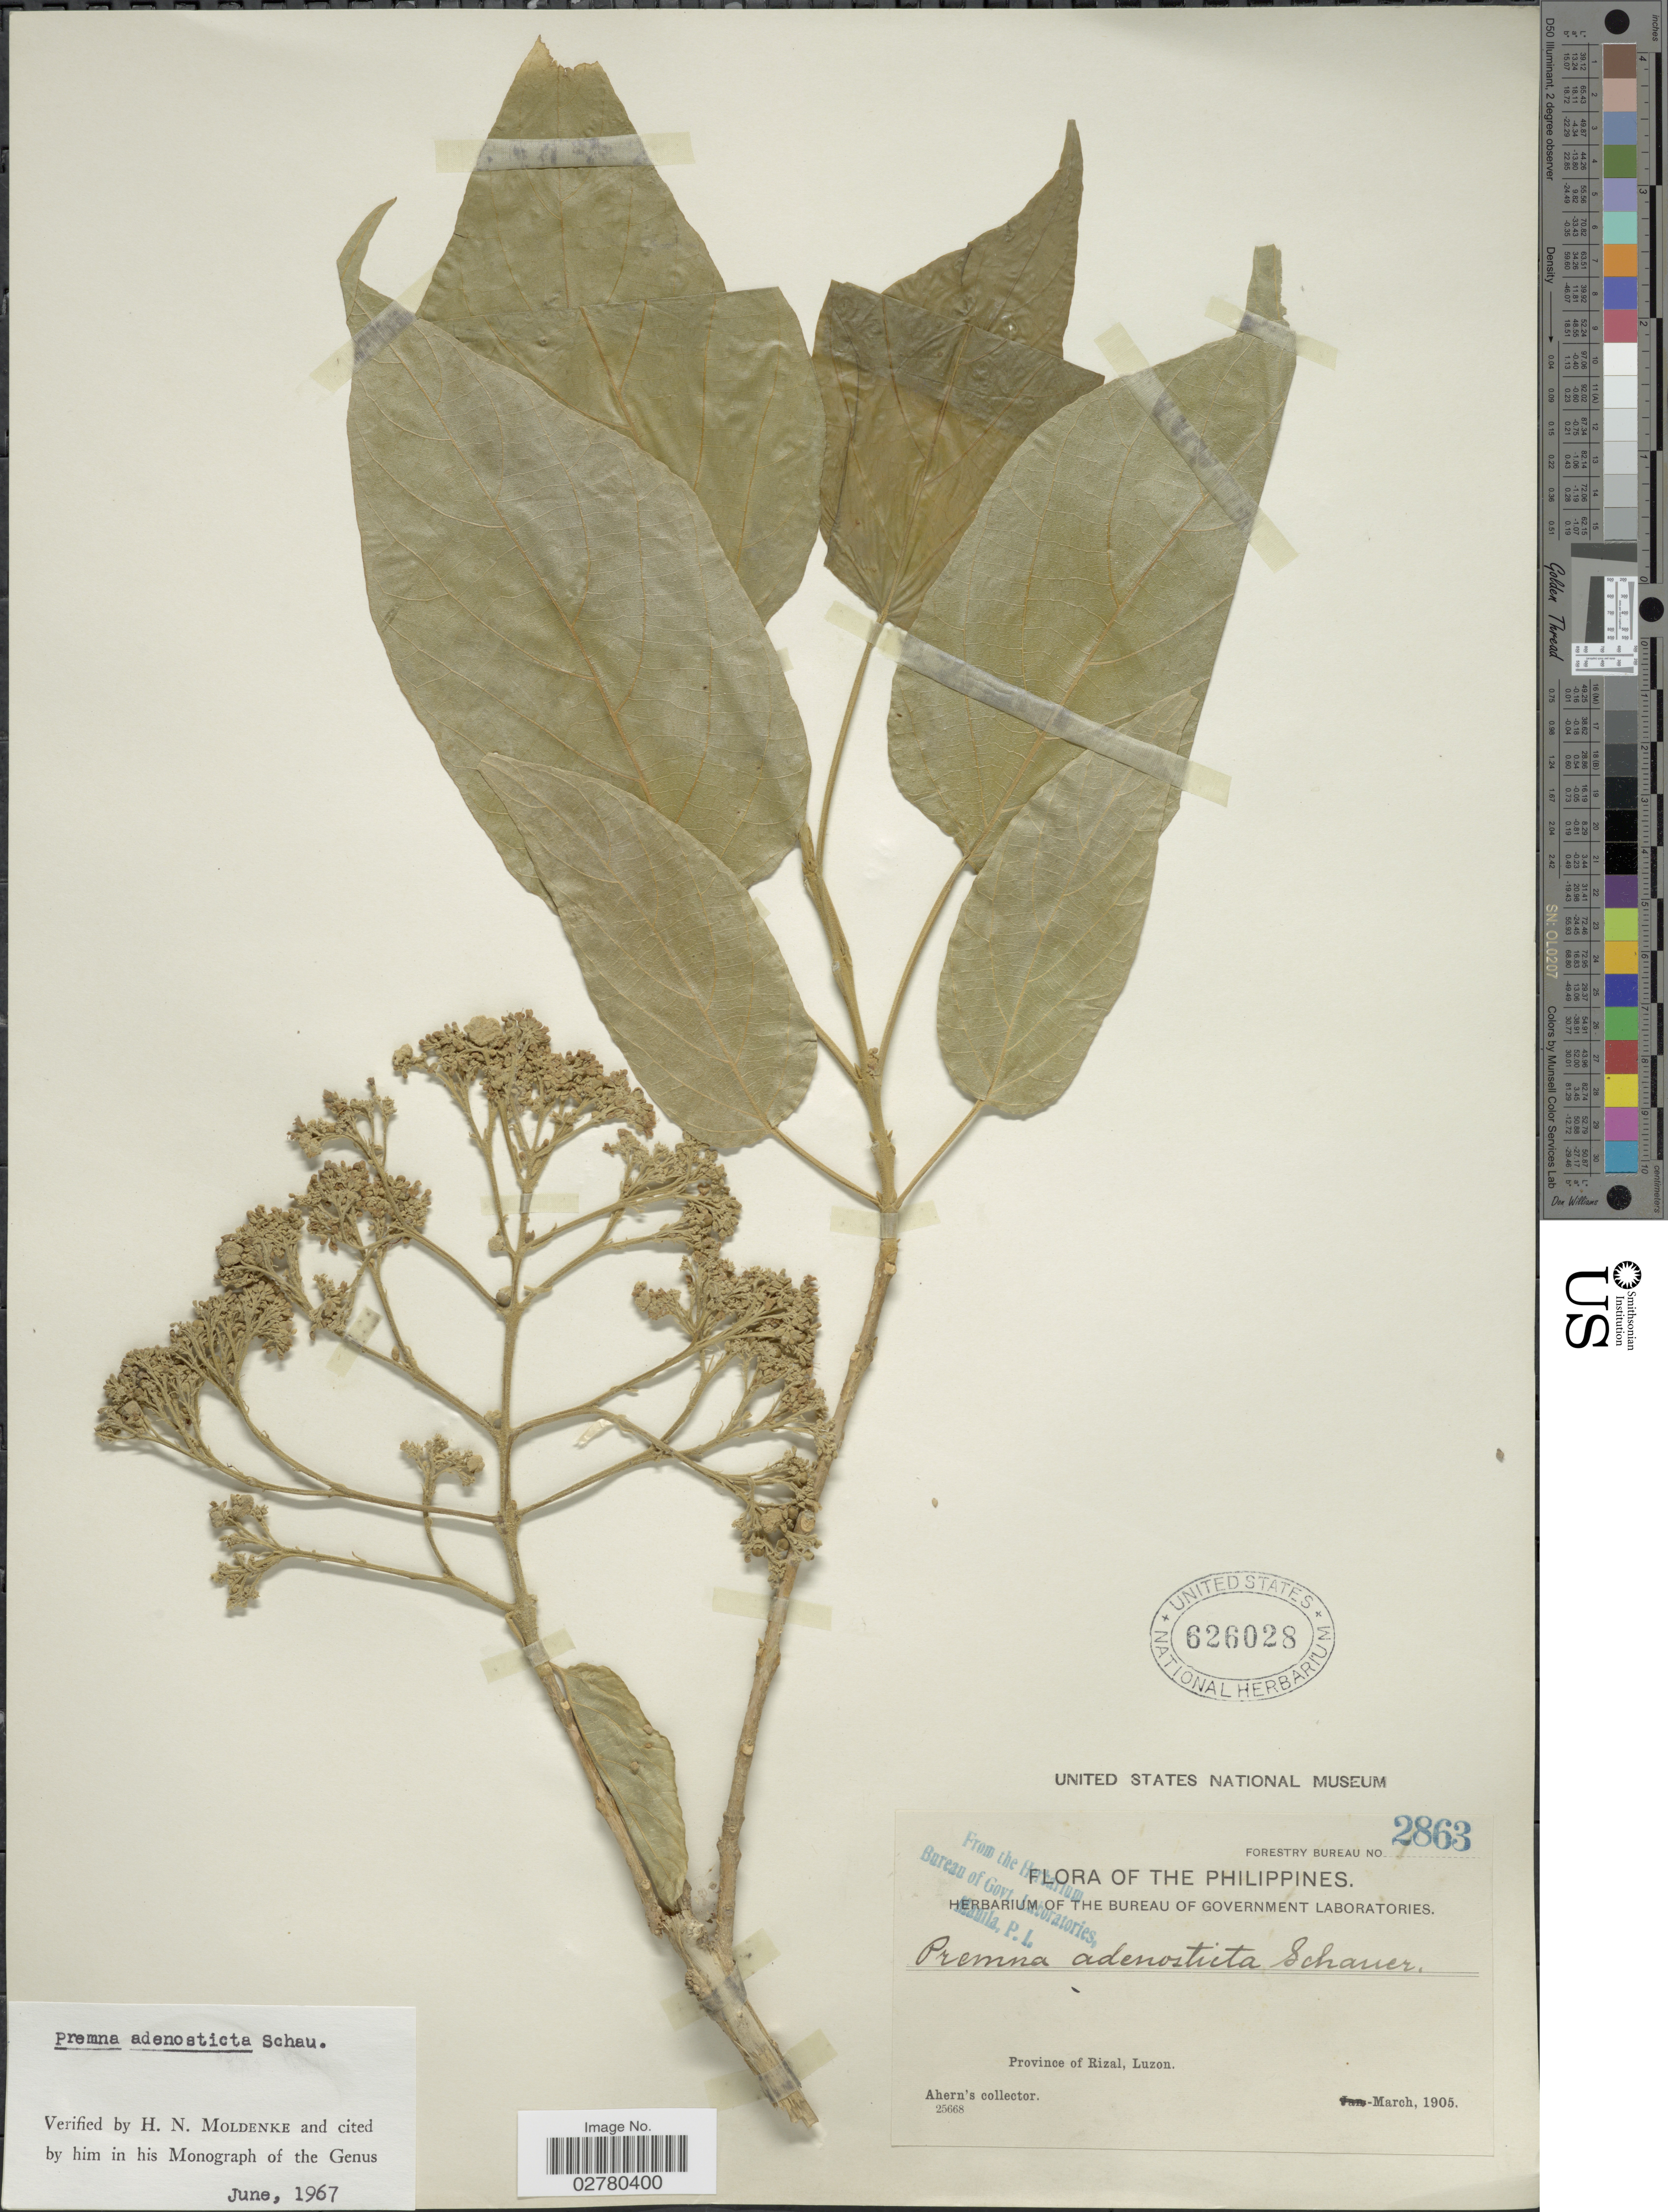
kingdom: Plantae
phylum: Tracheophyta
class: Magnoliopsida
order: Lamiales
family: Lamiaceae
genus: Premna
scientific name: Premna adenosticta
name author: Schauer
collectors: Ahern's collector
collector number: Forestry Bureau 2863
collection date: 1905-03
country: Philippines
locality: Province of Rizal, Luzon.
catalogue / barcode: US 626028